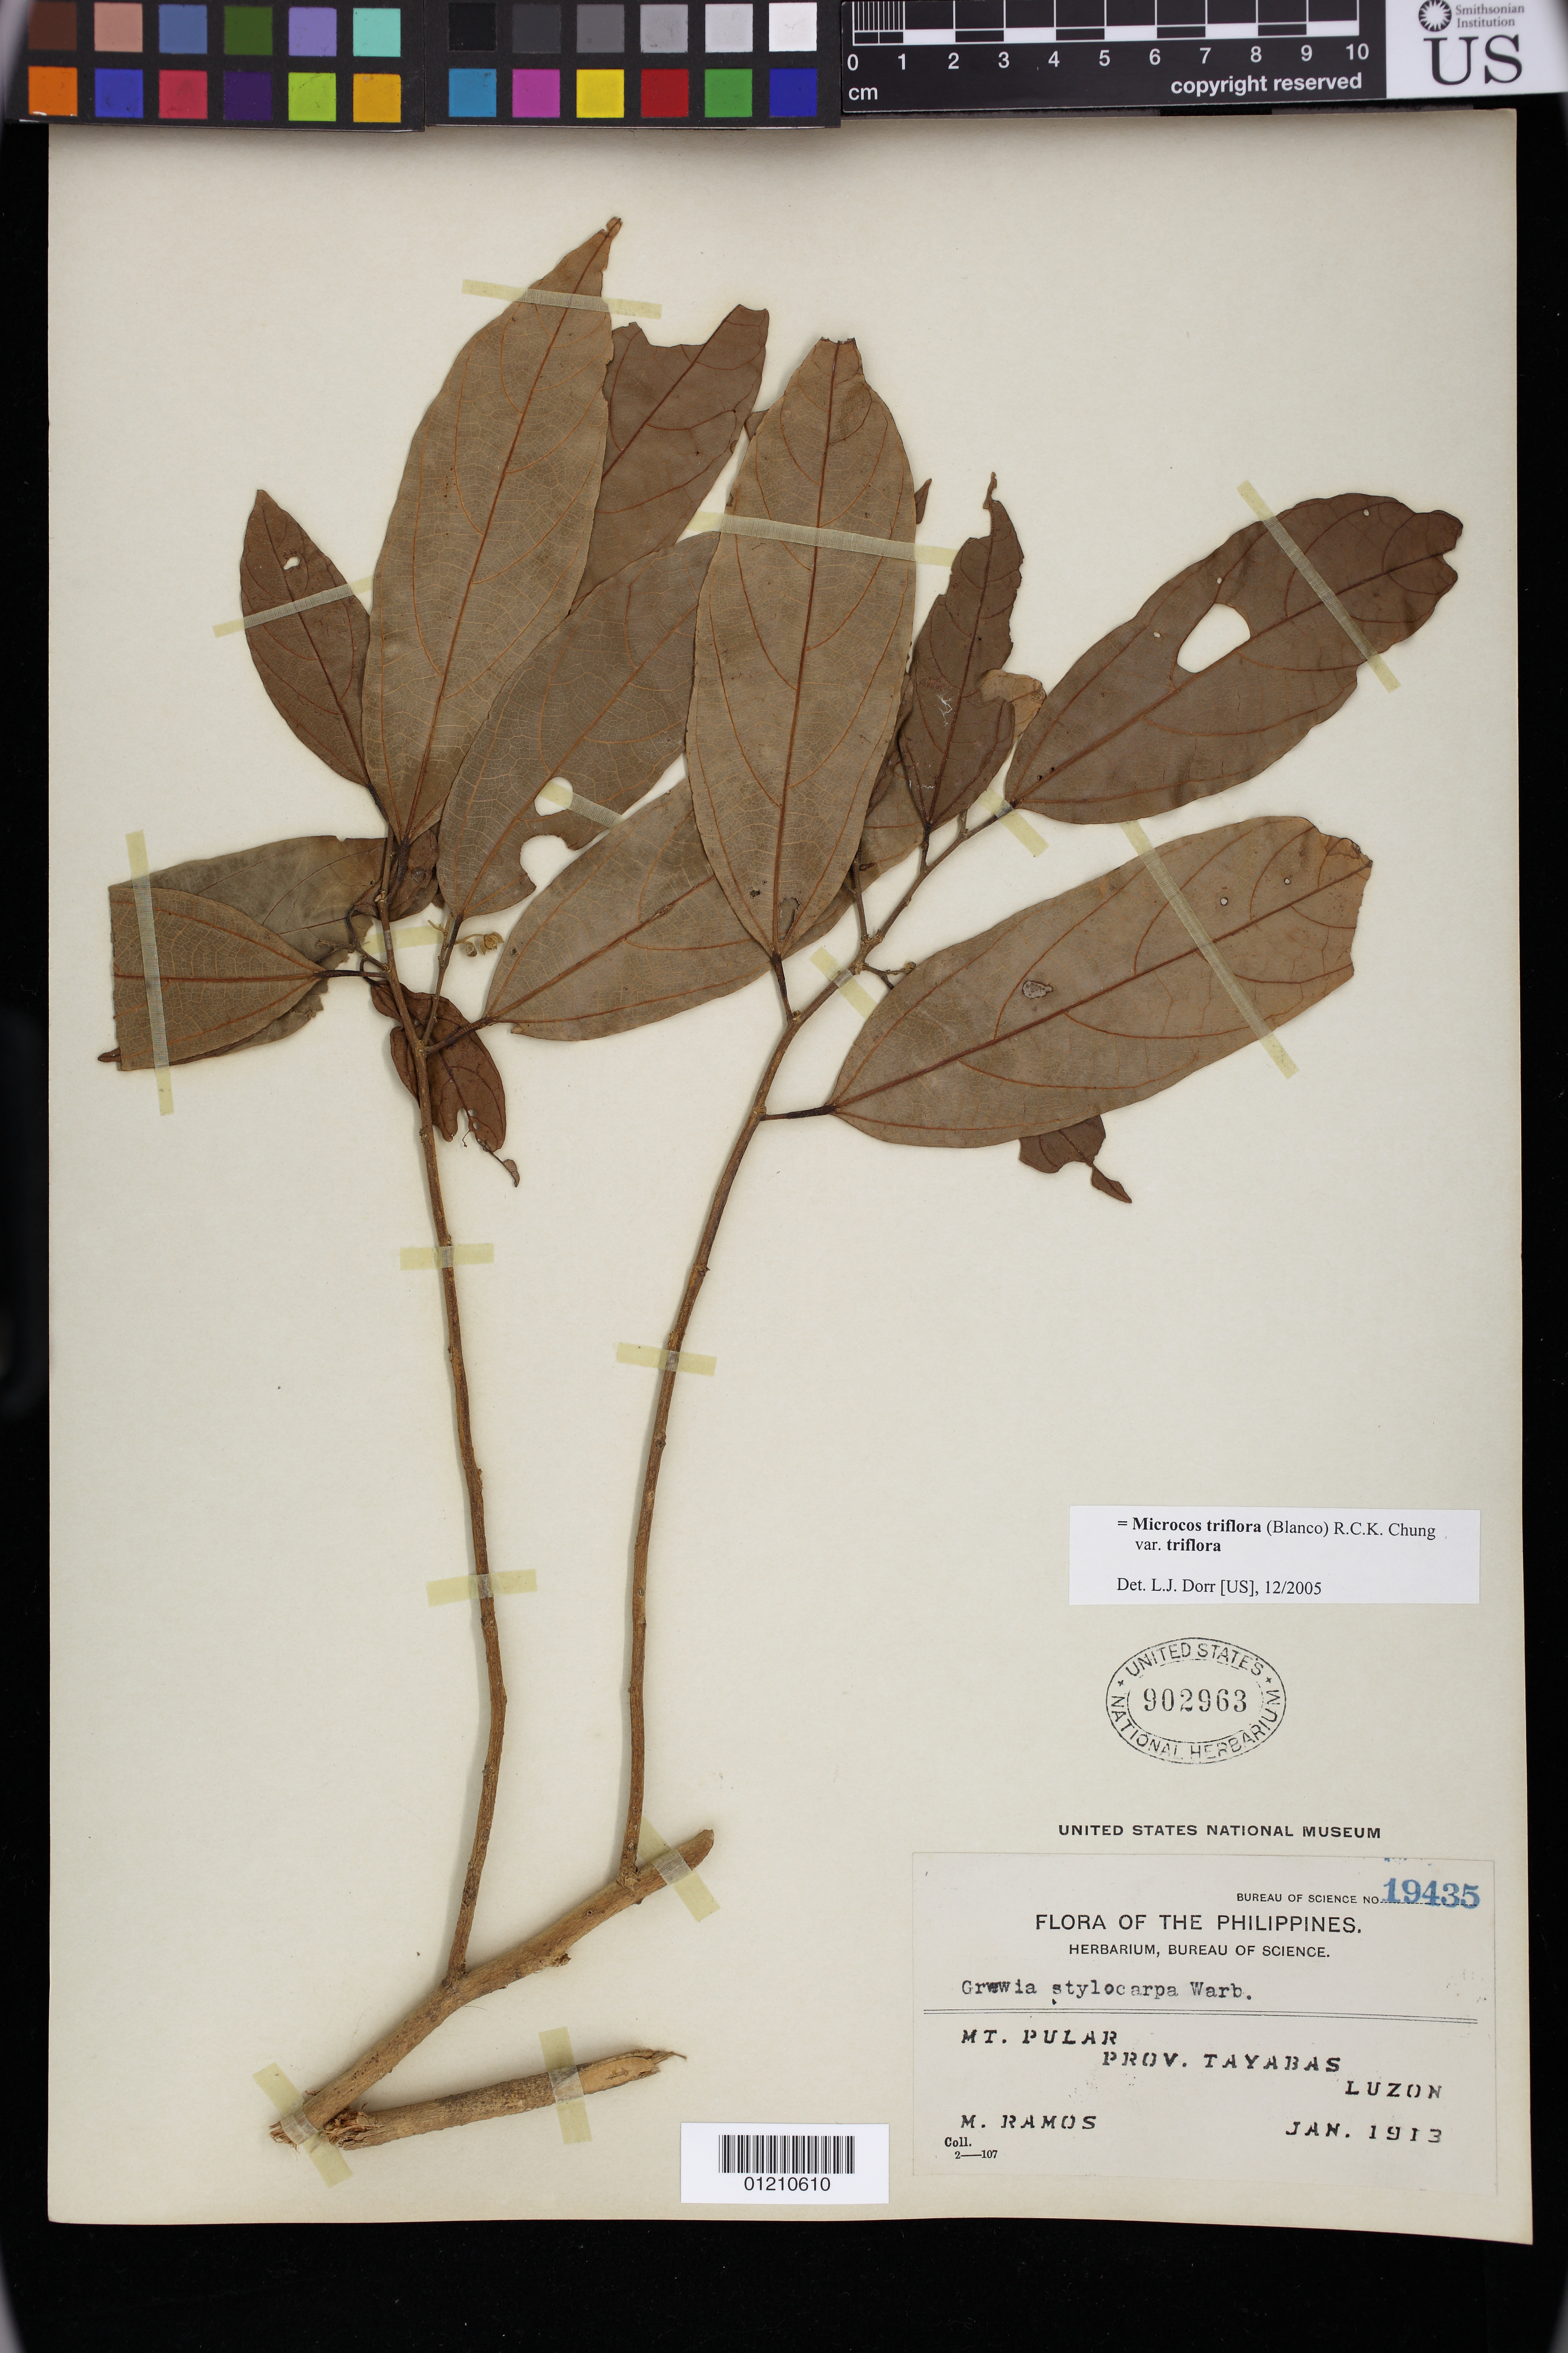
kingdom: Plantae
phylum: Tracheophyta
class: Magnoliopsida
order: Malvales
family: Malvaceae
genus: Microcos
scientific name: Microcos triflora var. triflora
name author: (Blanco) R.C.K. Chung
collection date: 1913-01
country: Philippines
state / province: Calabarzon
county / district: Quezon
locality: Mt.Pular. Luzon.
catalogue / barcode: US 902963